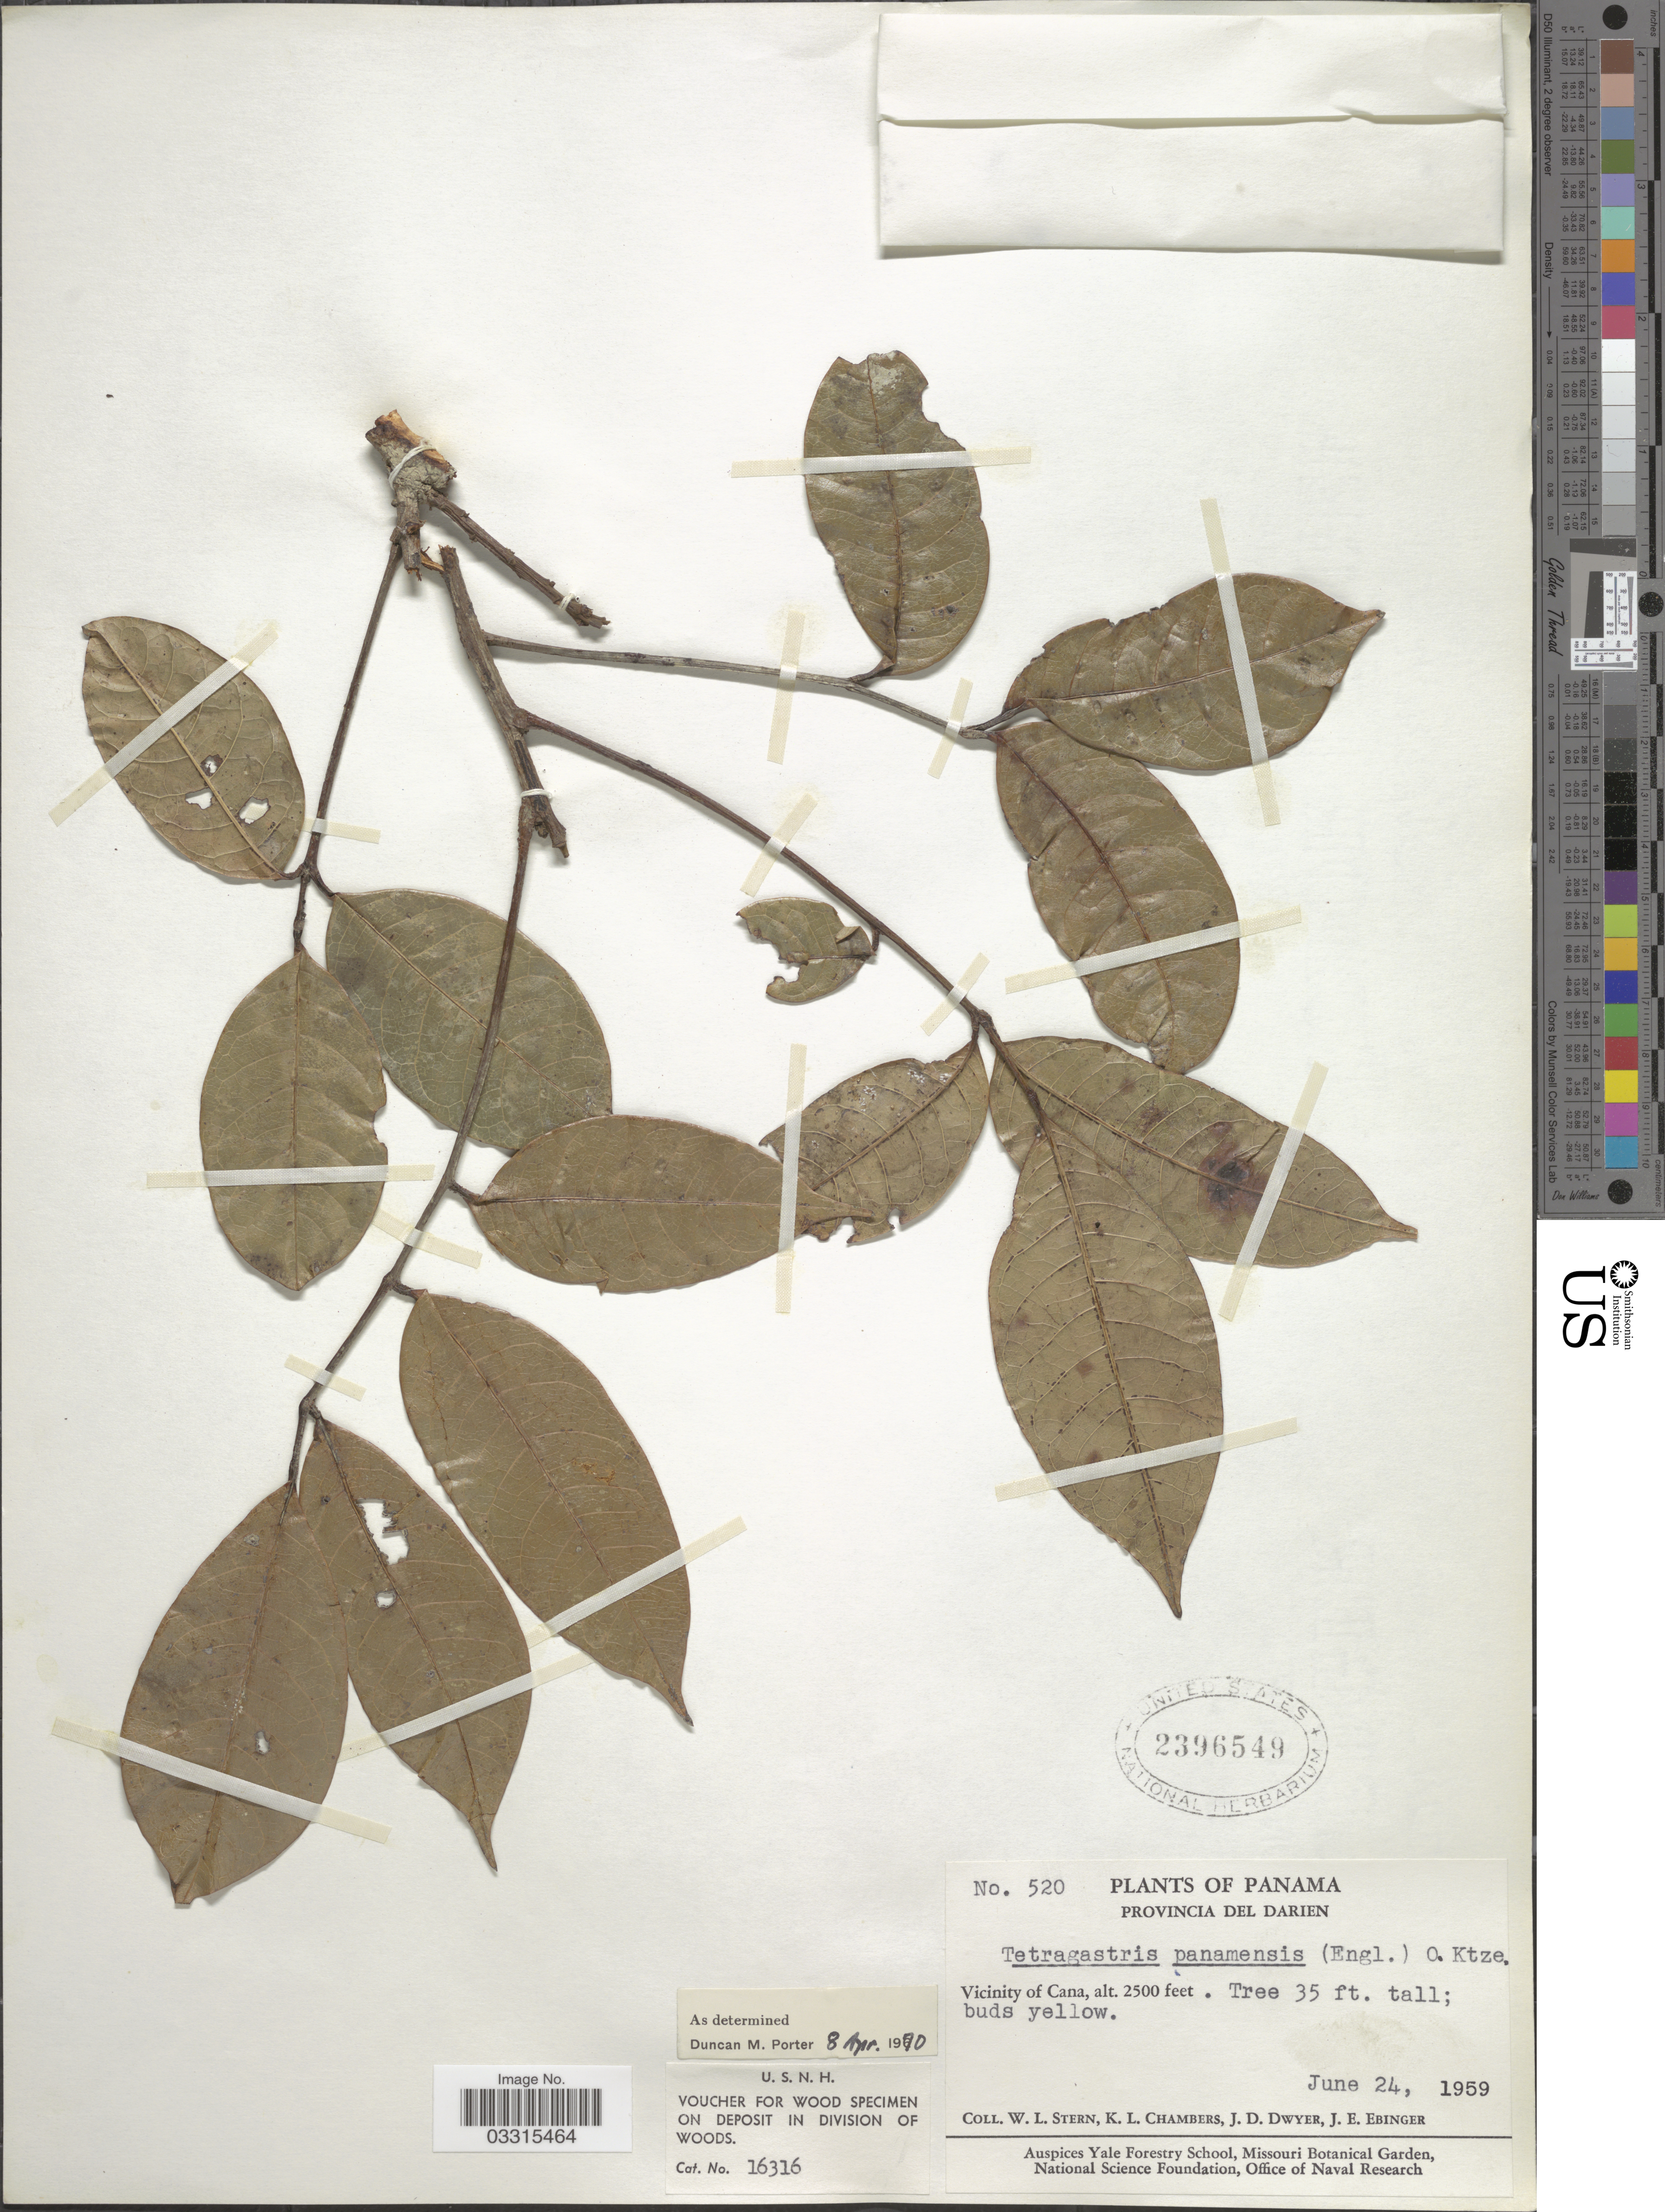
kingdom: Plantae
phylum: Tracheophyta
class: Magnoliopsida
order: Sapindales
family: Burseraceae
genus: Protium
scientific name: Protium stevensonii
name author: (Standl.) Daly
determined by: Daly, Douglas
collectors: W. L. Stern, K. Chambers, J. D. Dwyer & J. Ebinger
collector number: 520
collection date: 1959-06-24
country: Panama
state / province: Darién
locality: Provincia del Darien. Vicinity of Cana.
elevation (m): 762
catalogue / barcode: US 2396549